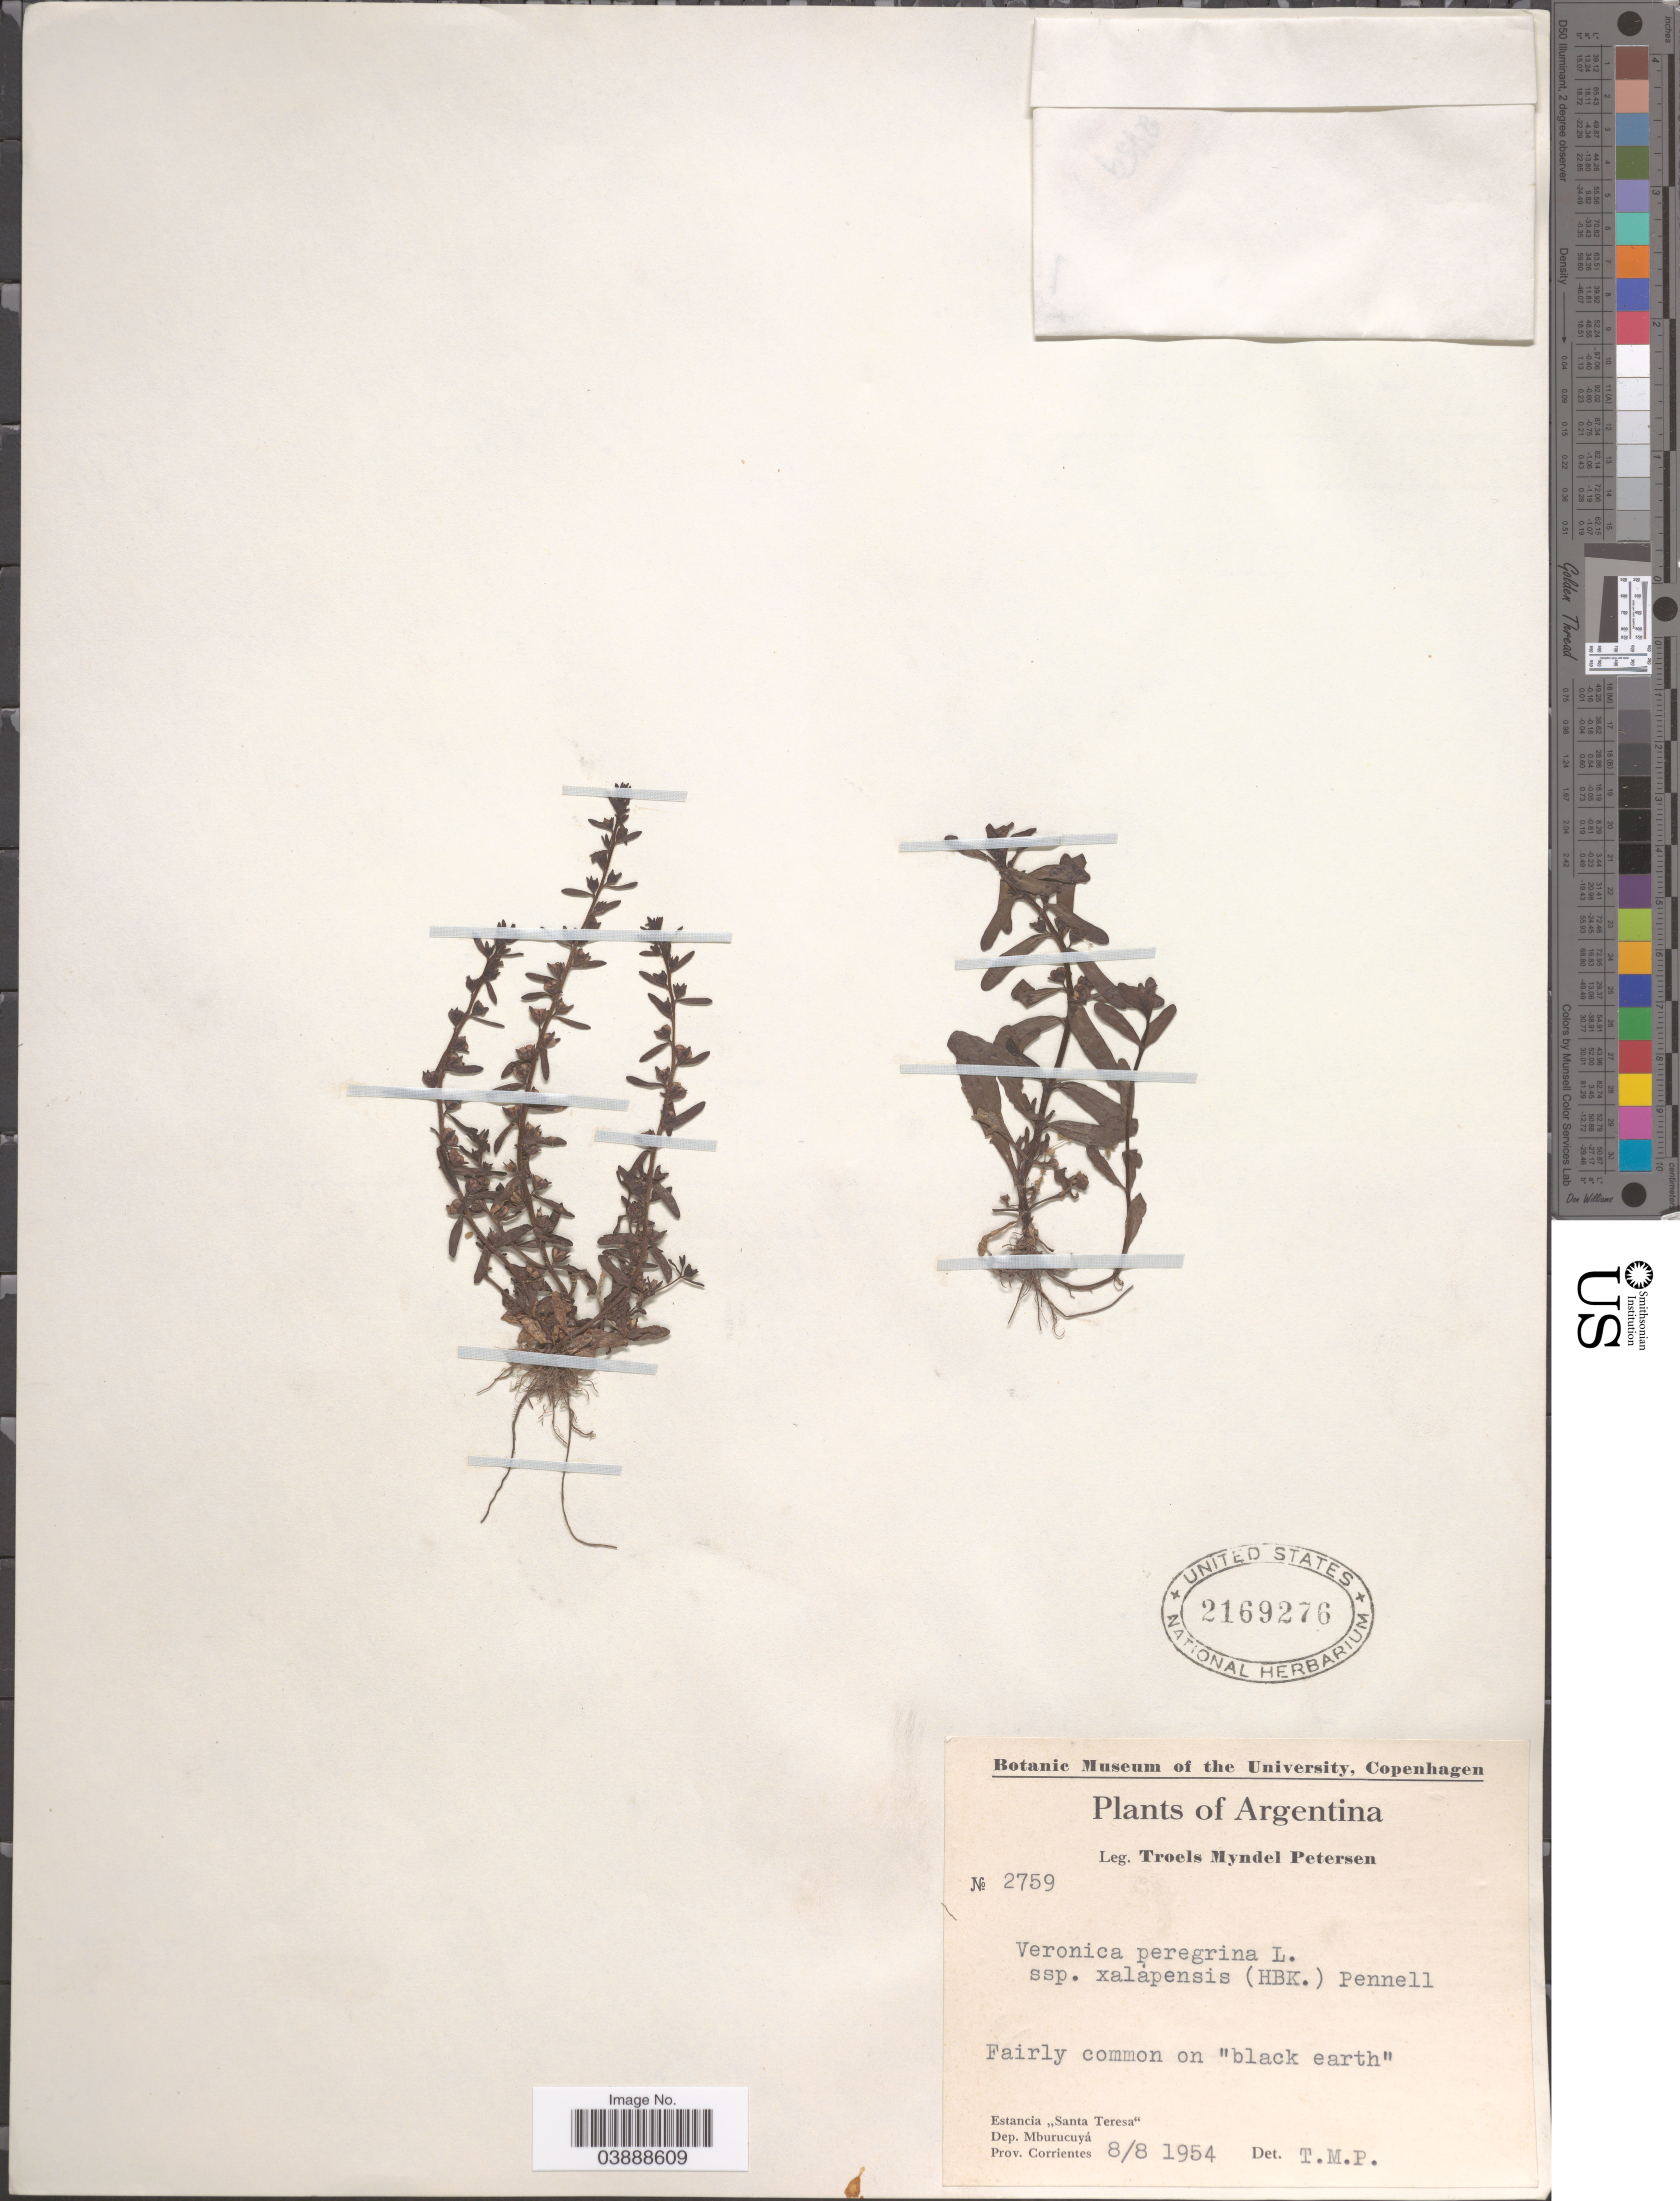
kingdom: Plantae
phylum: Tracheophyta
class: Magnoliopsida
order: Lamiales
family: Plantaginaceae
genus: Veronica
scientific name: Veronica peregrina var. xalapensis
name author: Kunth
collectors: T. Pederson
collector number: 2759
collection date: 1954-08-08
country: Argentina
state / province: Corrientes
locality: Estancia "Santa Teresa". Dep Mburucuyá. Prov. Corrientes.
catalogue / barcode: US 2169276